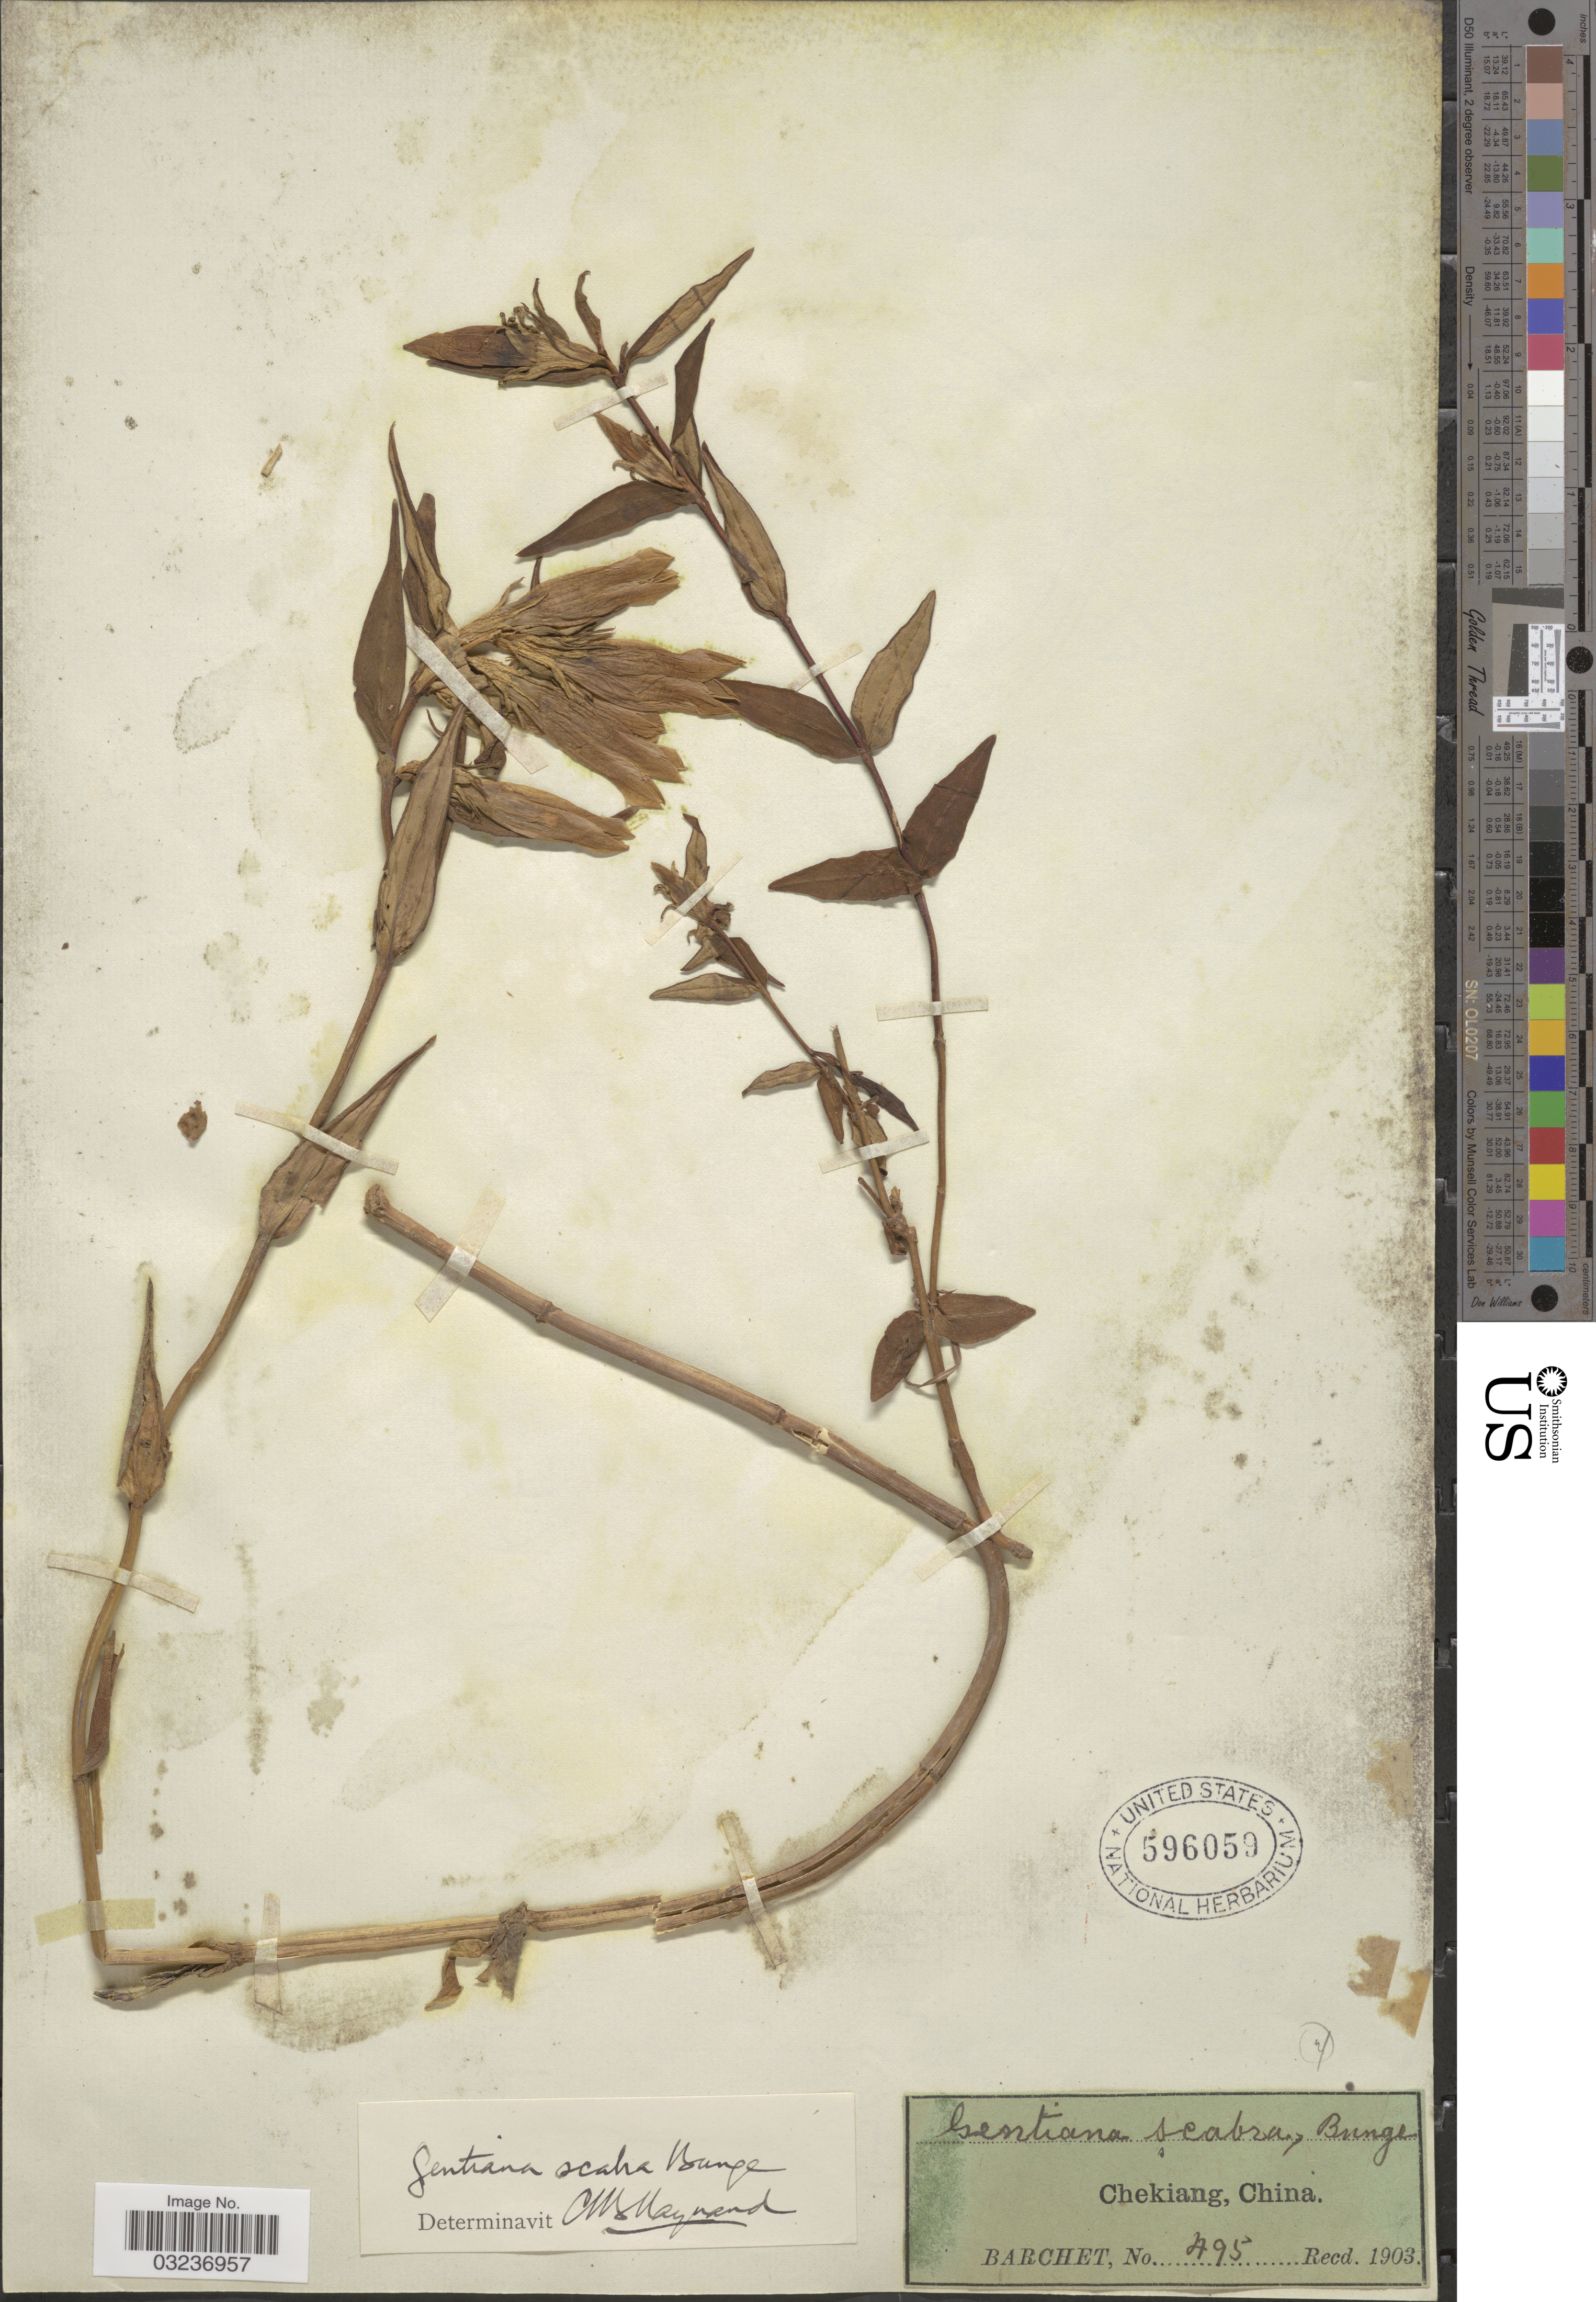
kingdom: Plantae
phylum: Tracheophyta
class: Magnoliopsida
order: Gentianales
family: Gentianaceae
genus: Gentiana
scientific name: Gentiana scabra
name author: Bunge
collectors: S. P. Barchet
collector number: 495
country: China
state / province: Zhejiang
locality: Chekiang, China.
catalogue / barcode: US 596059